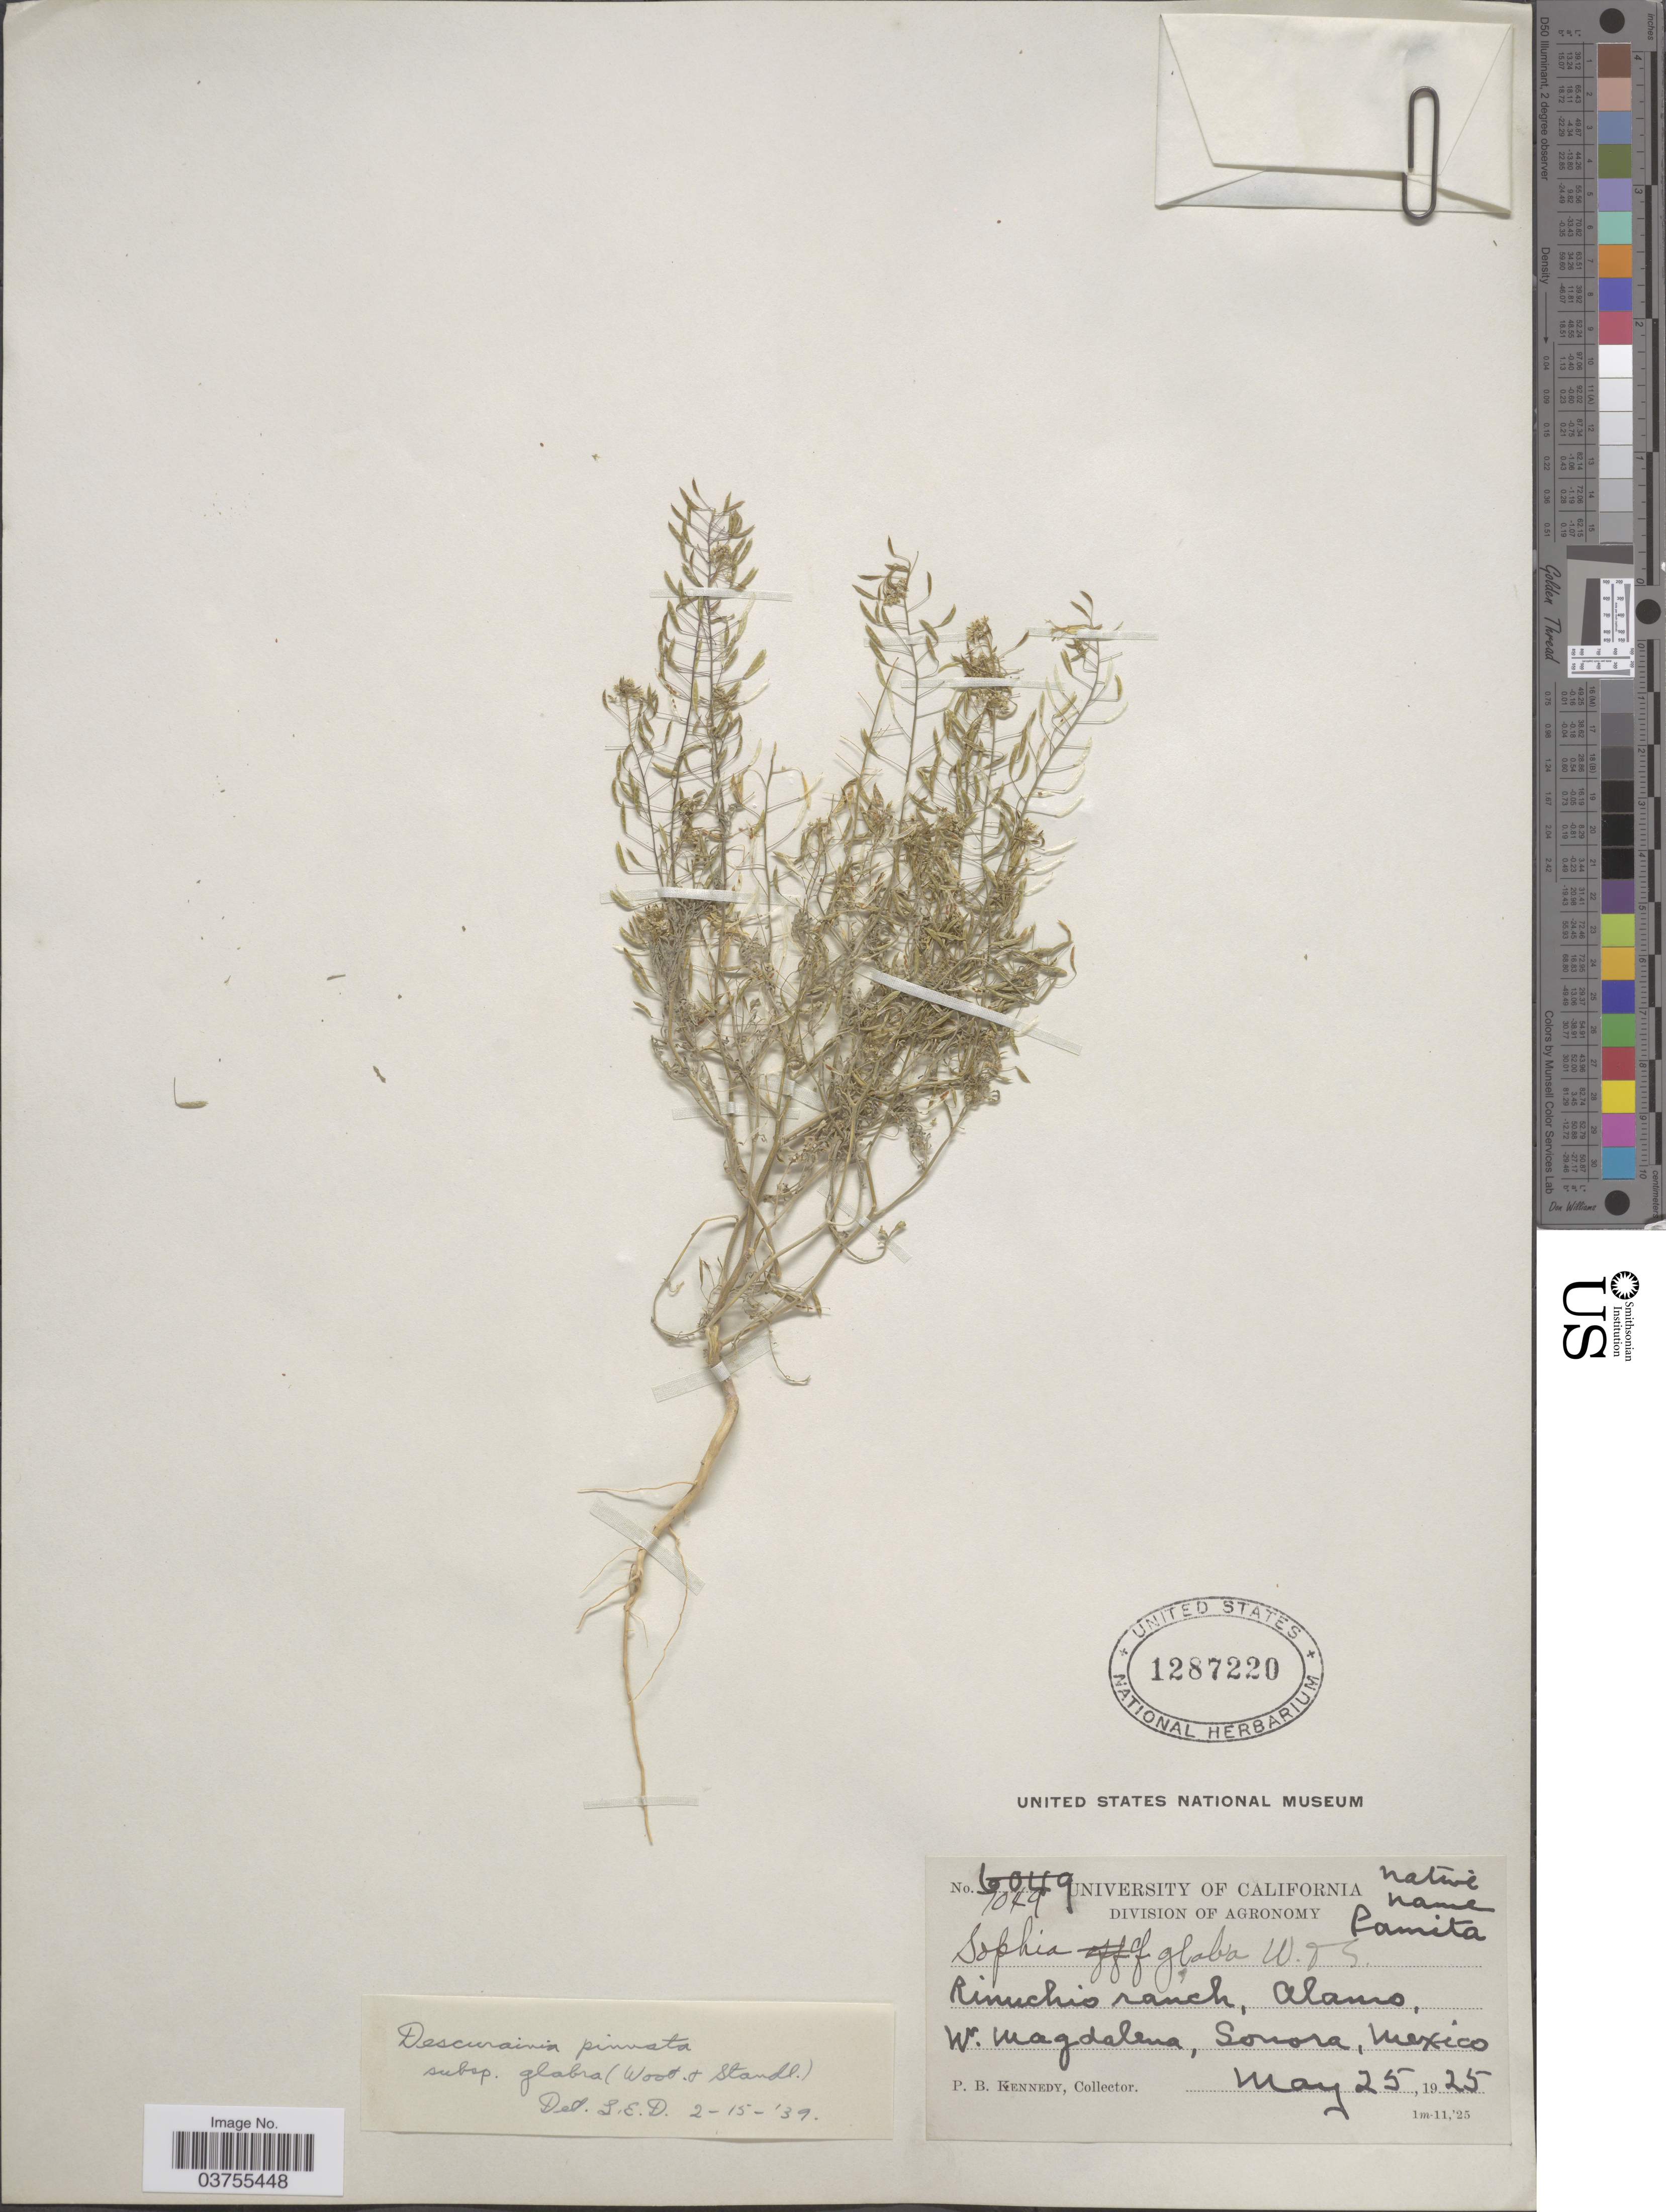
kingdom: Plantae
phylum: Tracheophyta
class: Magnoliopsida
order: Brassicales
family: Brassicaceae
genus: Descurainia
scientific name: Descurainia pinnata subsp. glabra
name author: (Wooton & Standl.) Detling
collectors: P. B. Kennedy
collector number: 1049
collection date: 1925-05-25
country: Mexico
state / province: Sonora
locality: Rinuchio ranch, Alamo, W. Magdalena.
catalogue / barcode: US 1287220